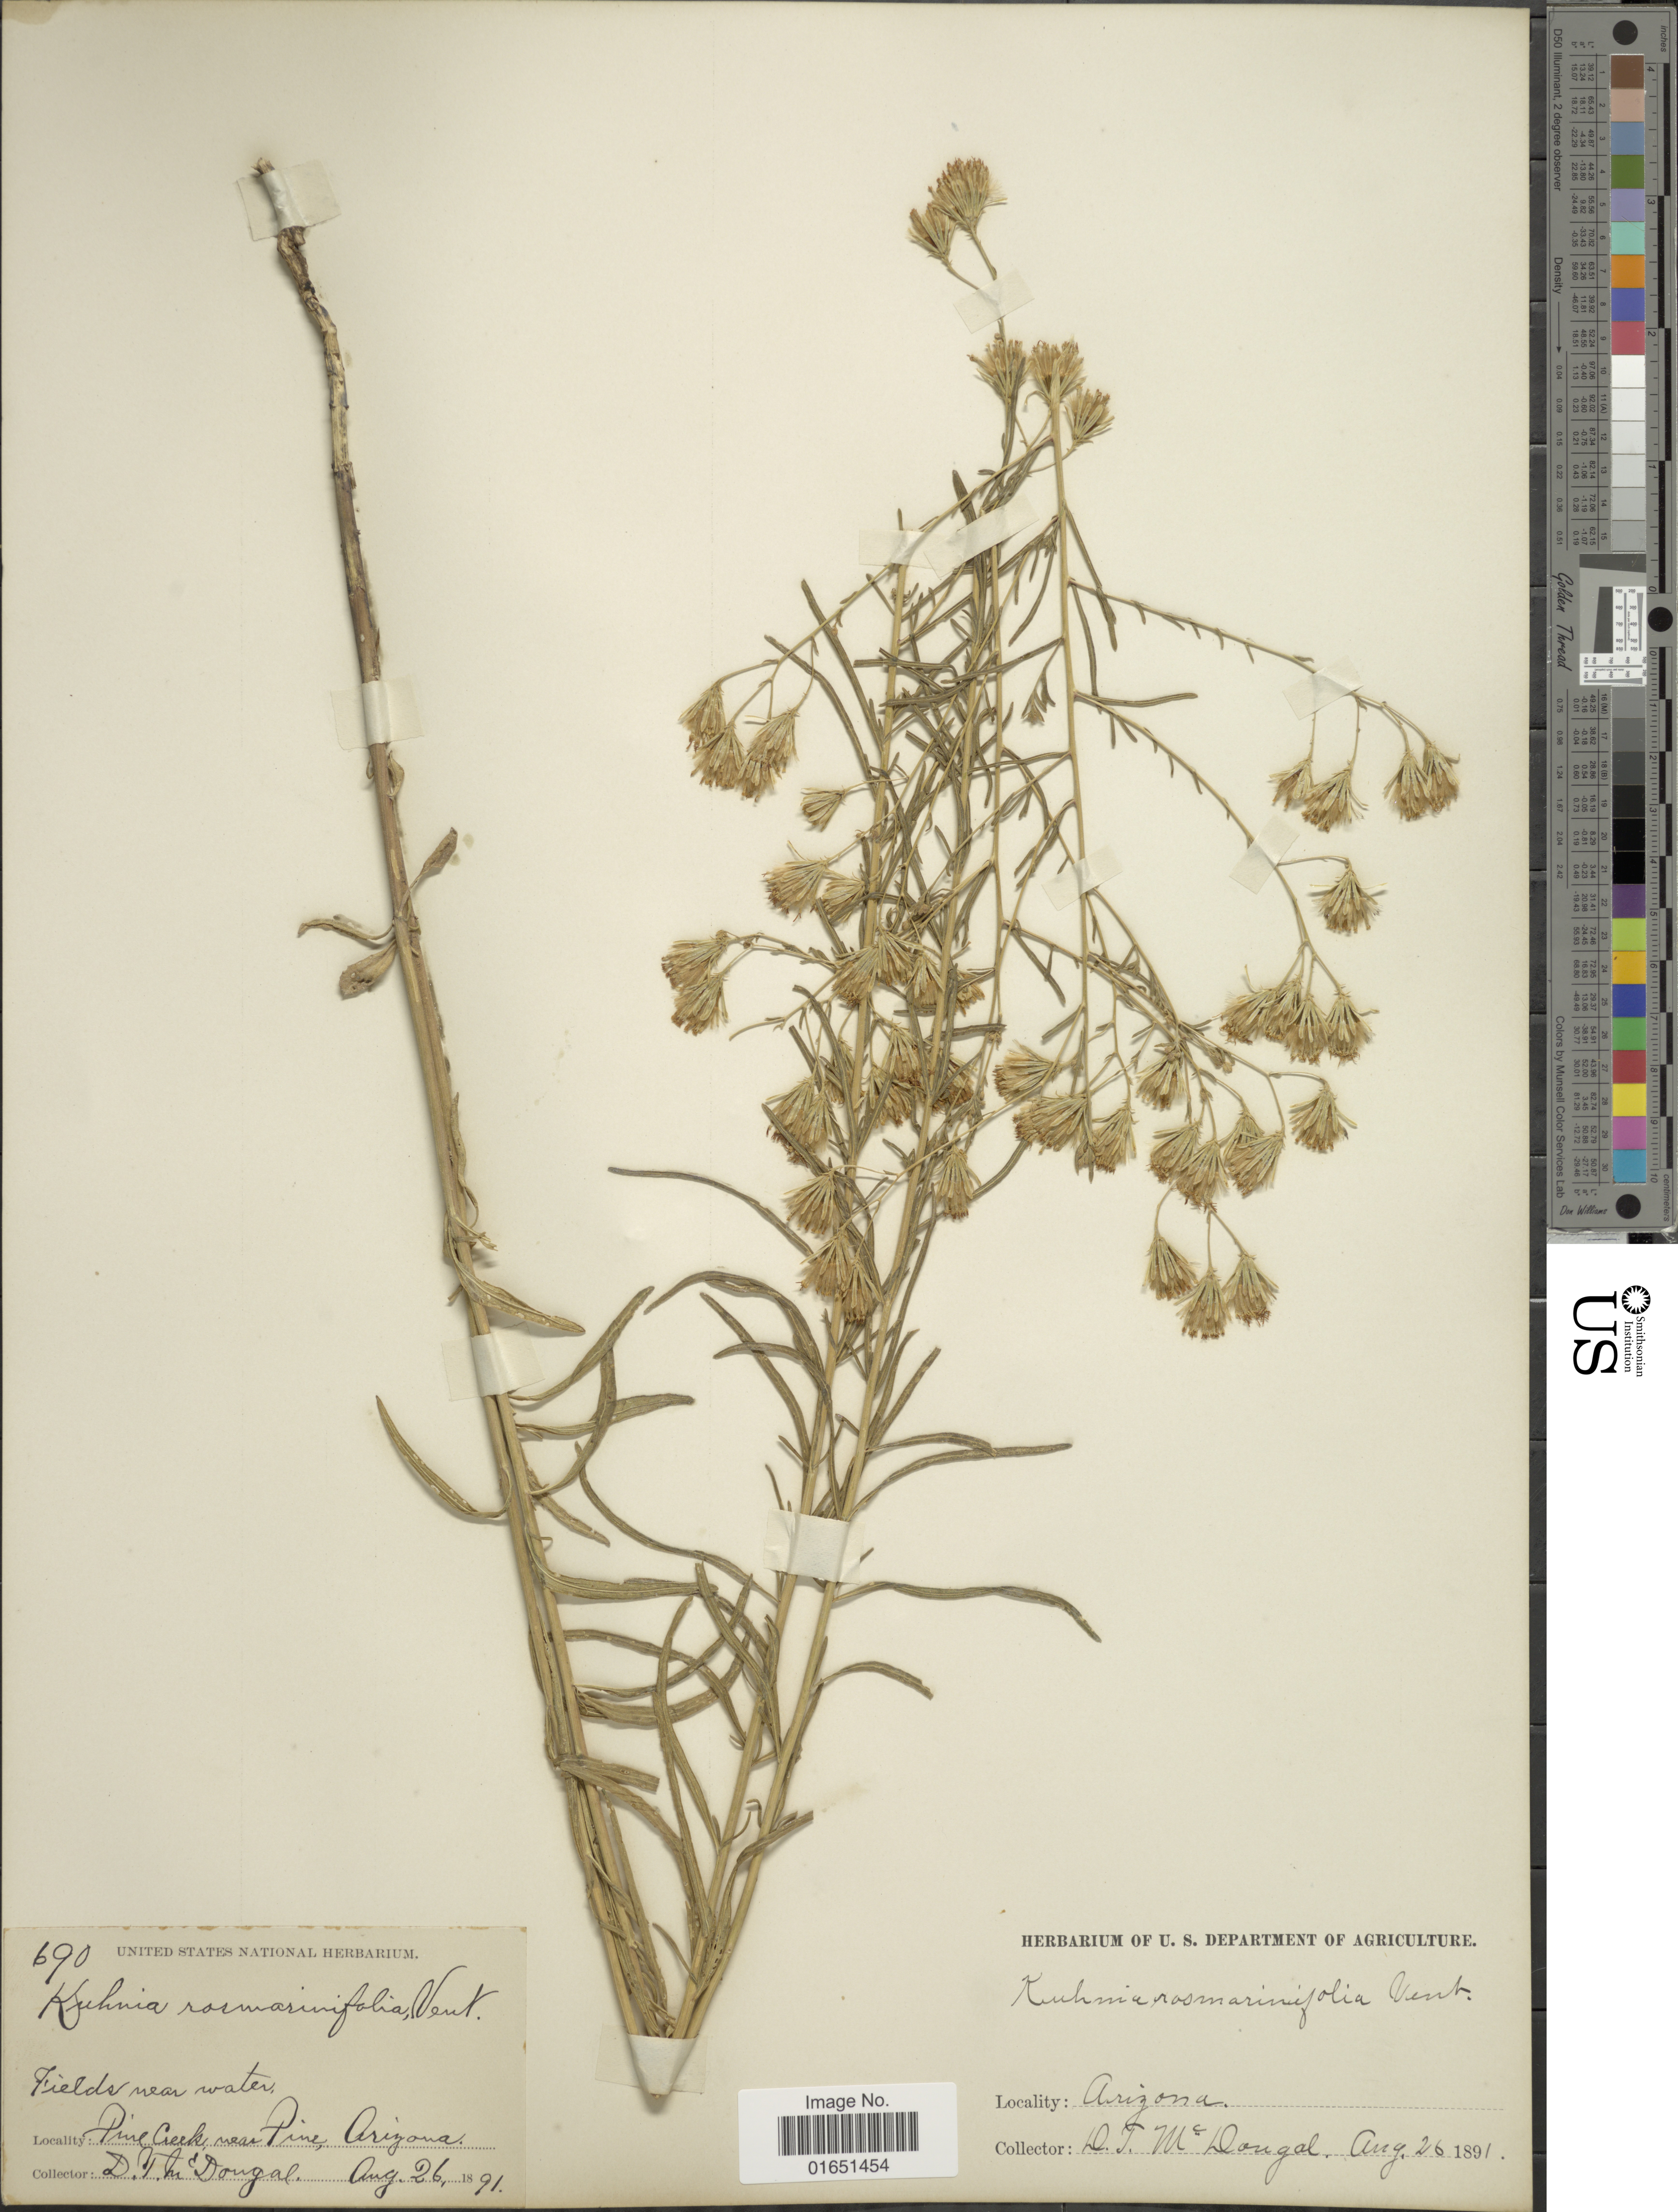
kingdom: Plantae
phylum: Tracheophyta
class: Magnoliopsida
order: Asterales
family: Asteraceae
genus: Brickellia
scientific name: Brickellia rosmarinifolia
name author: (Vent.) W.A. Weber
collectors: D. T. MacDougal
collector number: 690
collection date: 1891-08-26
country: United States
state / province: Arizona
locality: Fields near water, Pine Creek, near Pine